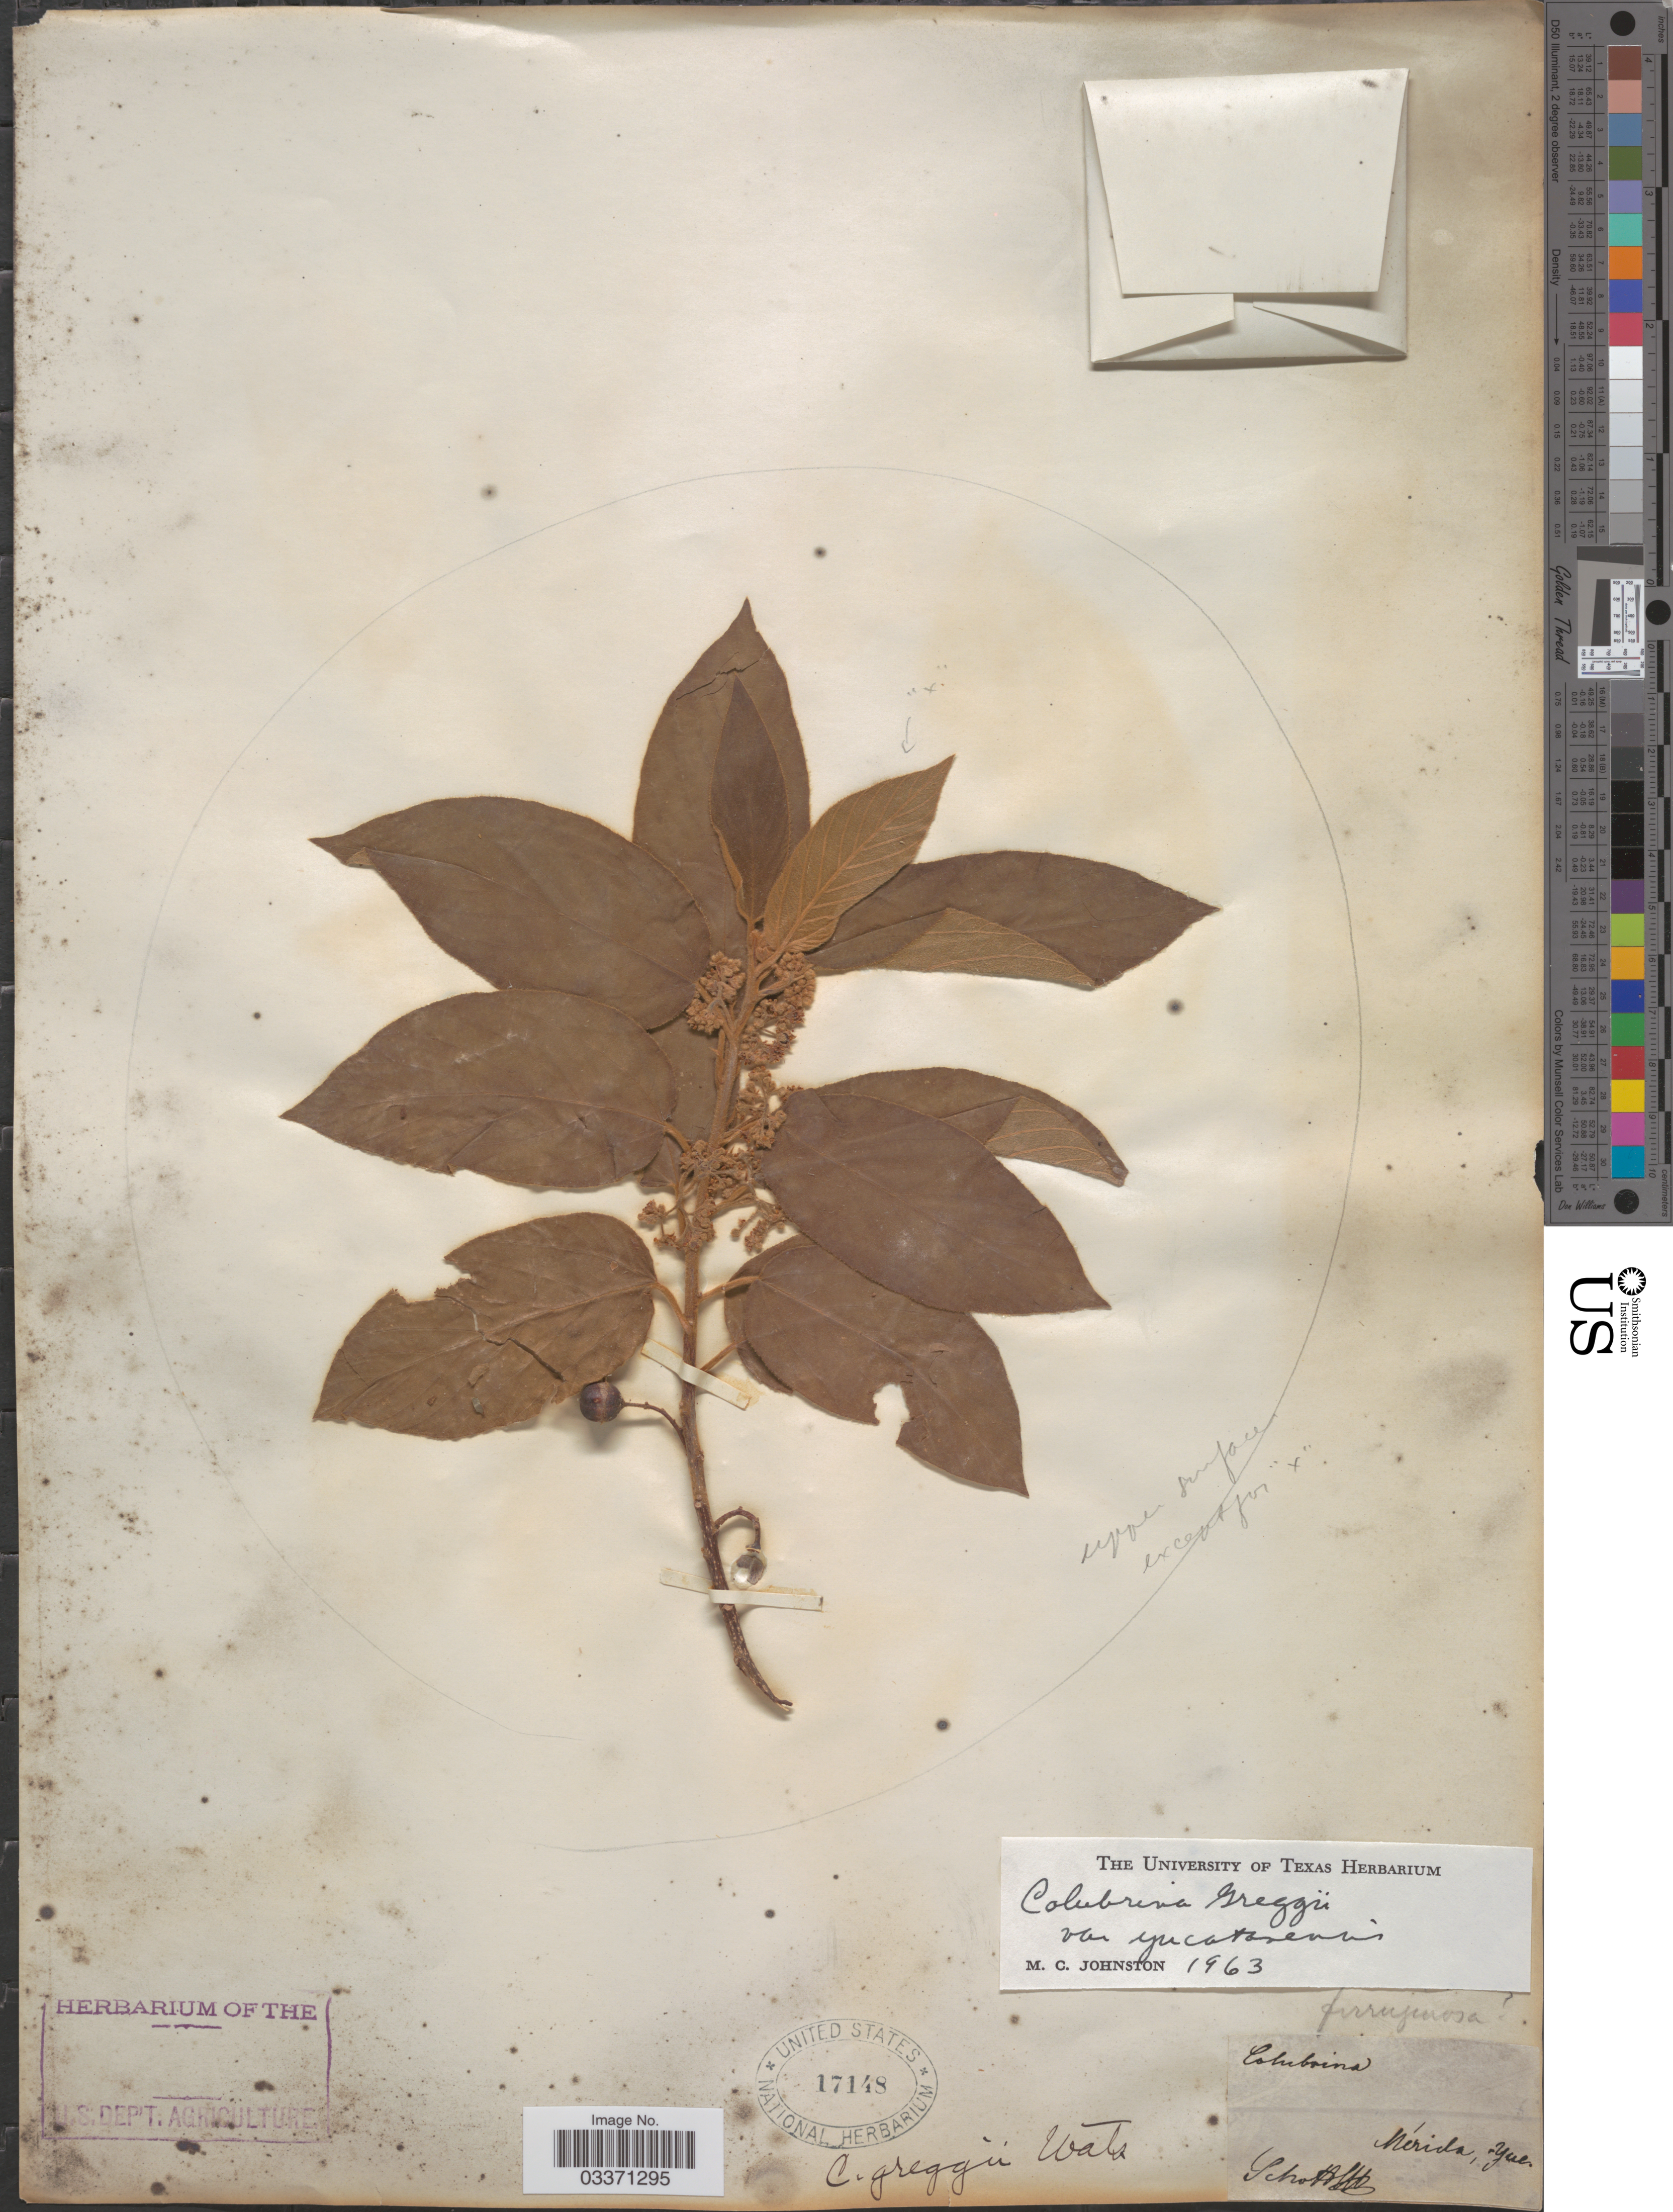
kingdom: Plantae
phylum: Tracheophyta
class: Magnoliopsida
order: Rosales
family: Rhamnaceae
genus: Colubrina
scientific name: Colubrina greggii var. yucatanensis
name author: M.C. Johnst.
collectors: Schott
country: Mexico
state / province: Yucatán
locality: Mérida.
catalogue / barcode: US 17148